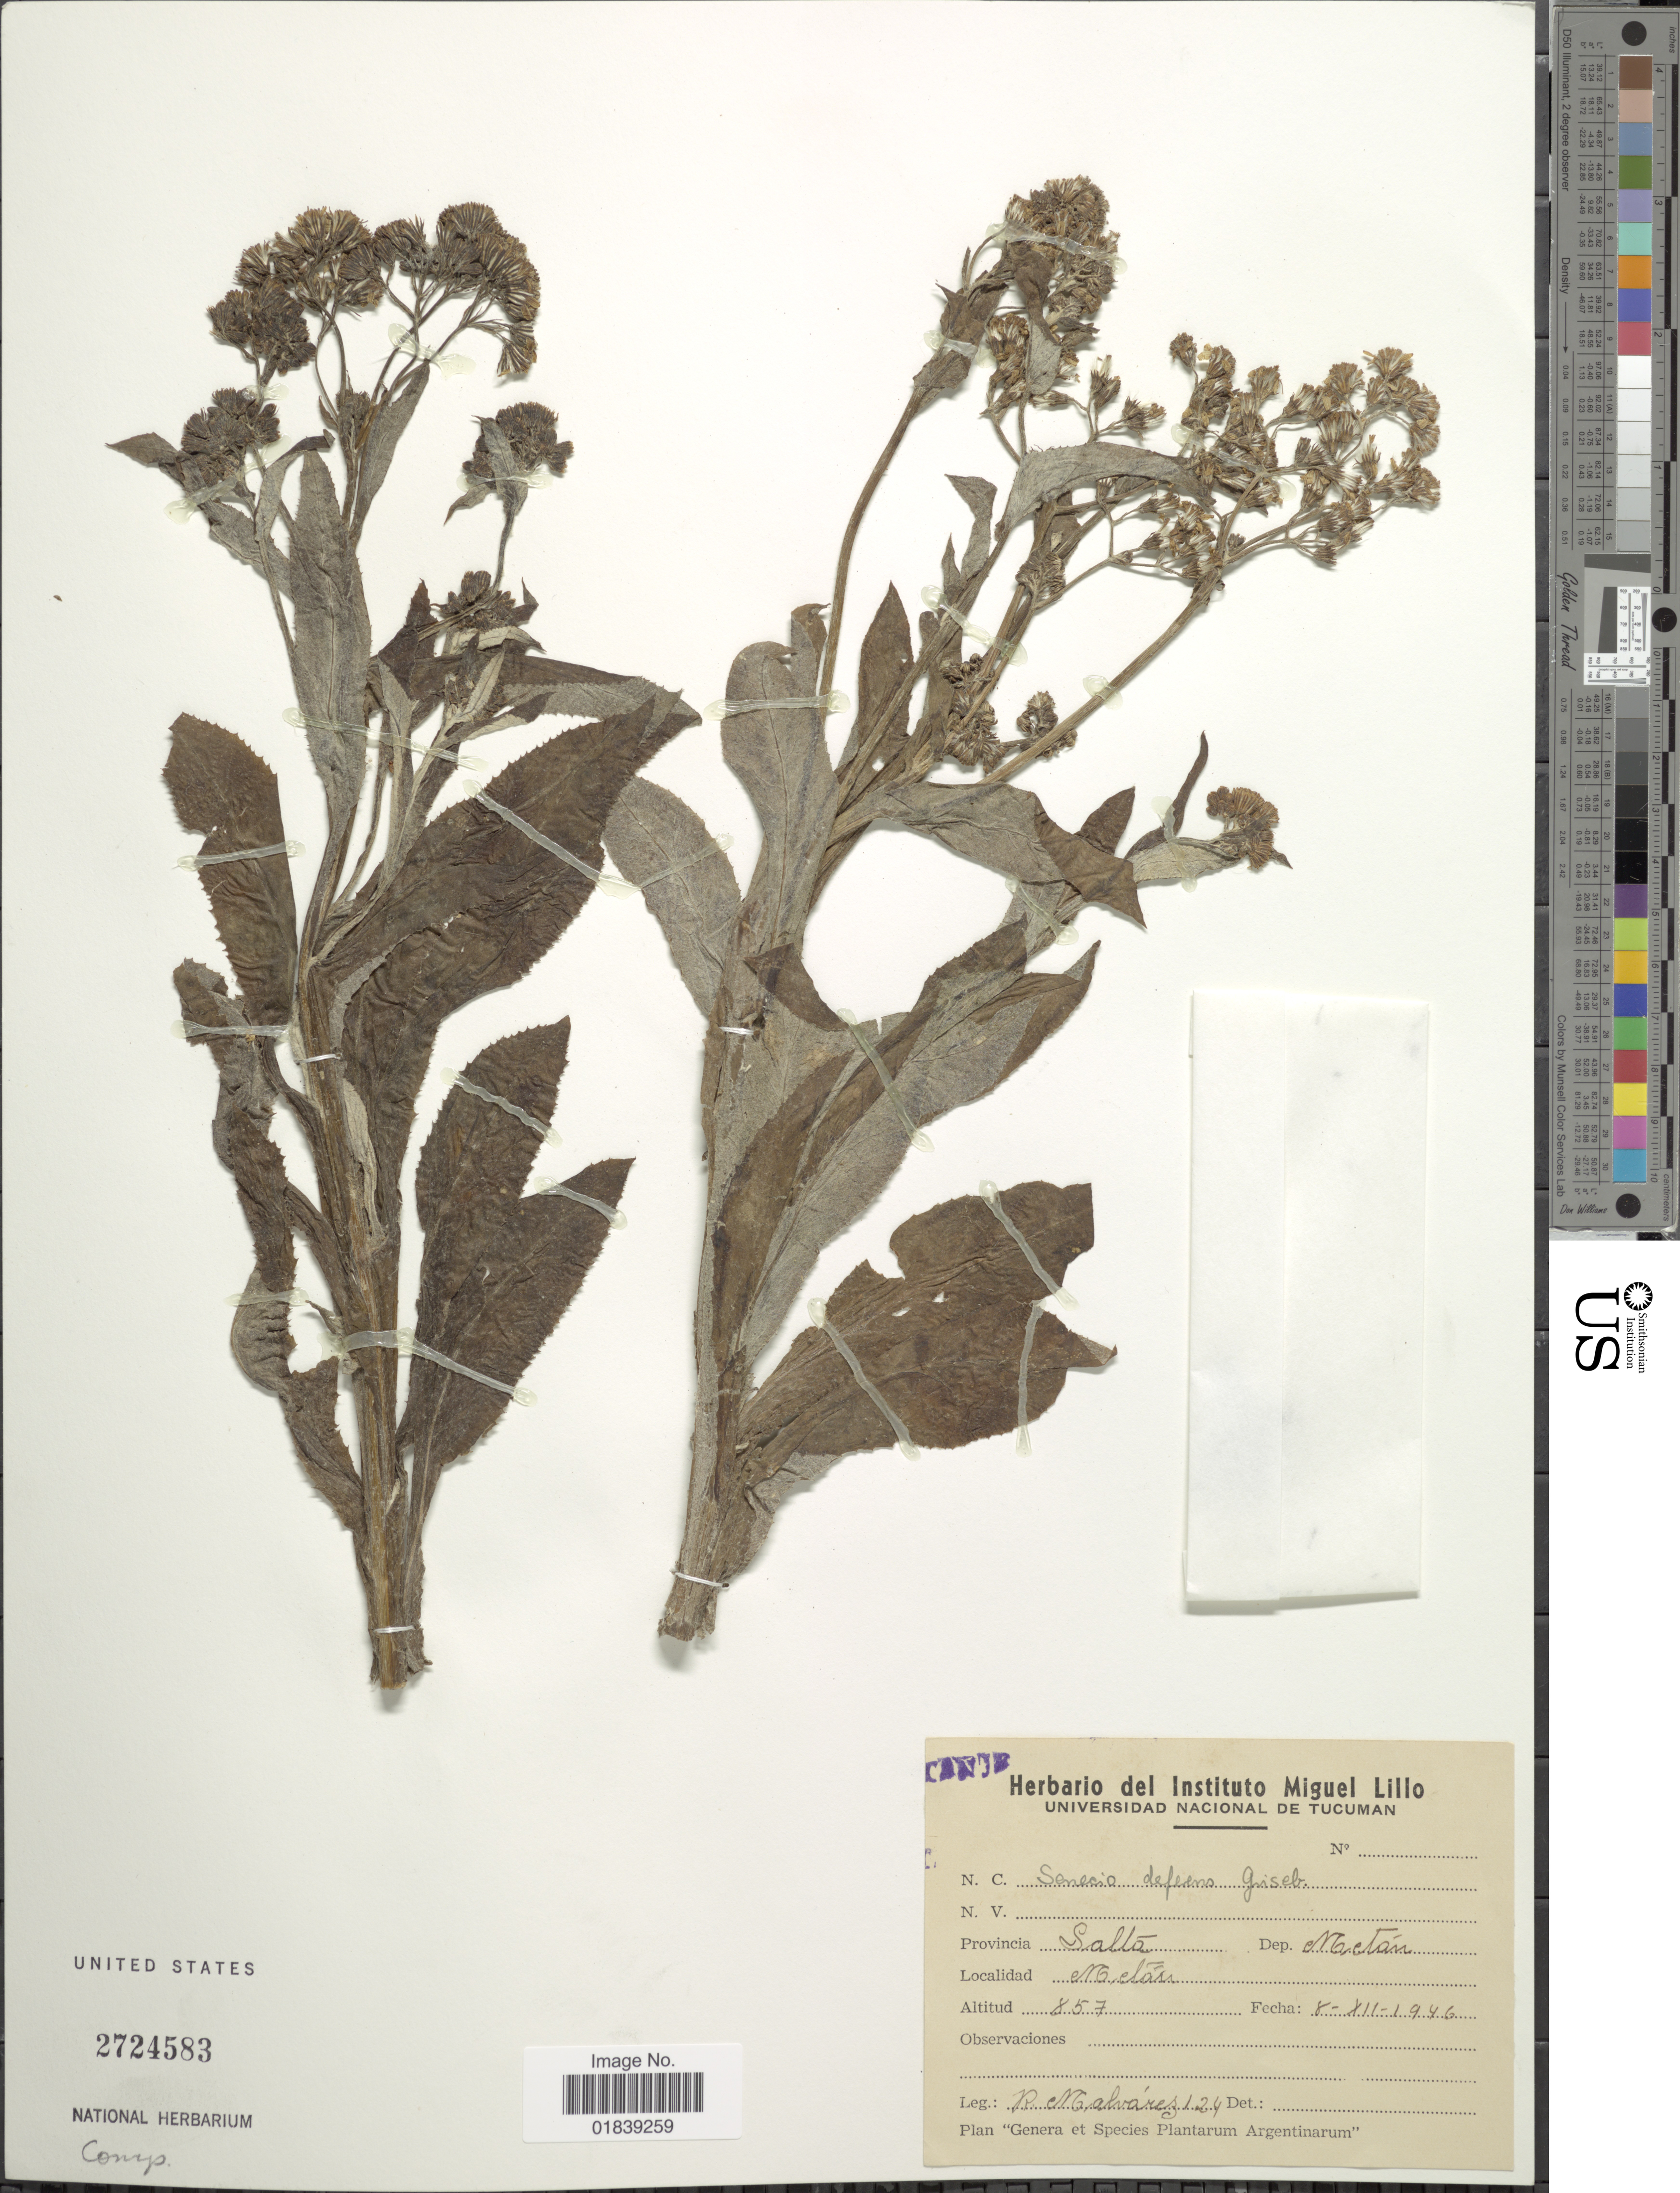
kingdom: Plantae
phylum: Tracheophyta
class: Magnoliopsida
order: Asterales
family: Asteraceae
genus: Senecio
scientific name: Senecio deferens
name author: Griseb.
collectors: M. Malvárez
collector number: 124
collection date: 1946-12-08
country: Argentina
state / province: Salta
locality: Dep. Metan, Metan.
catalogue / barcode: US 2724583